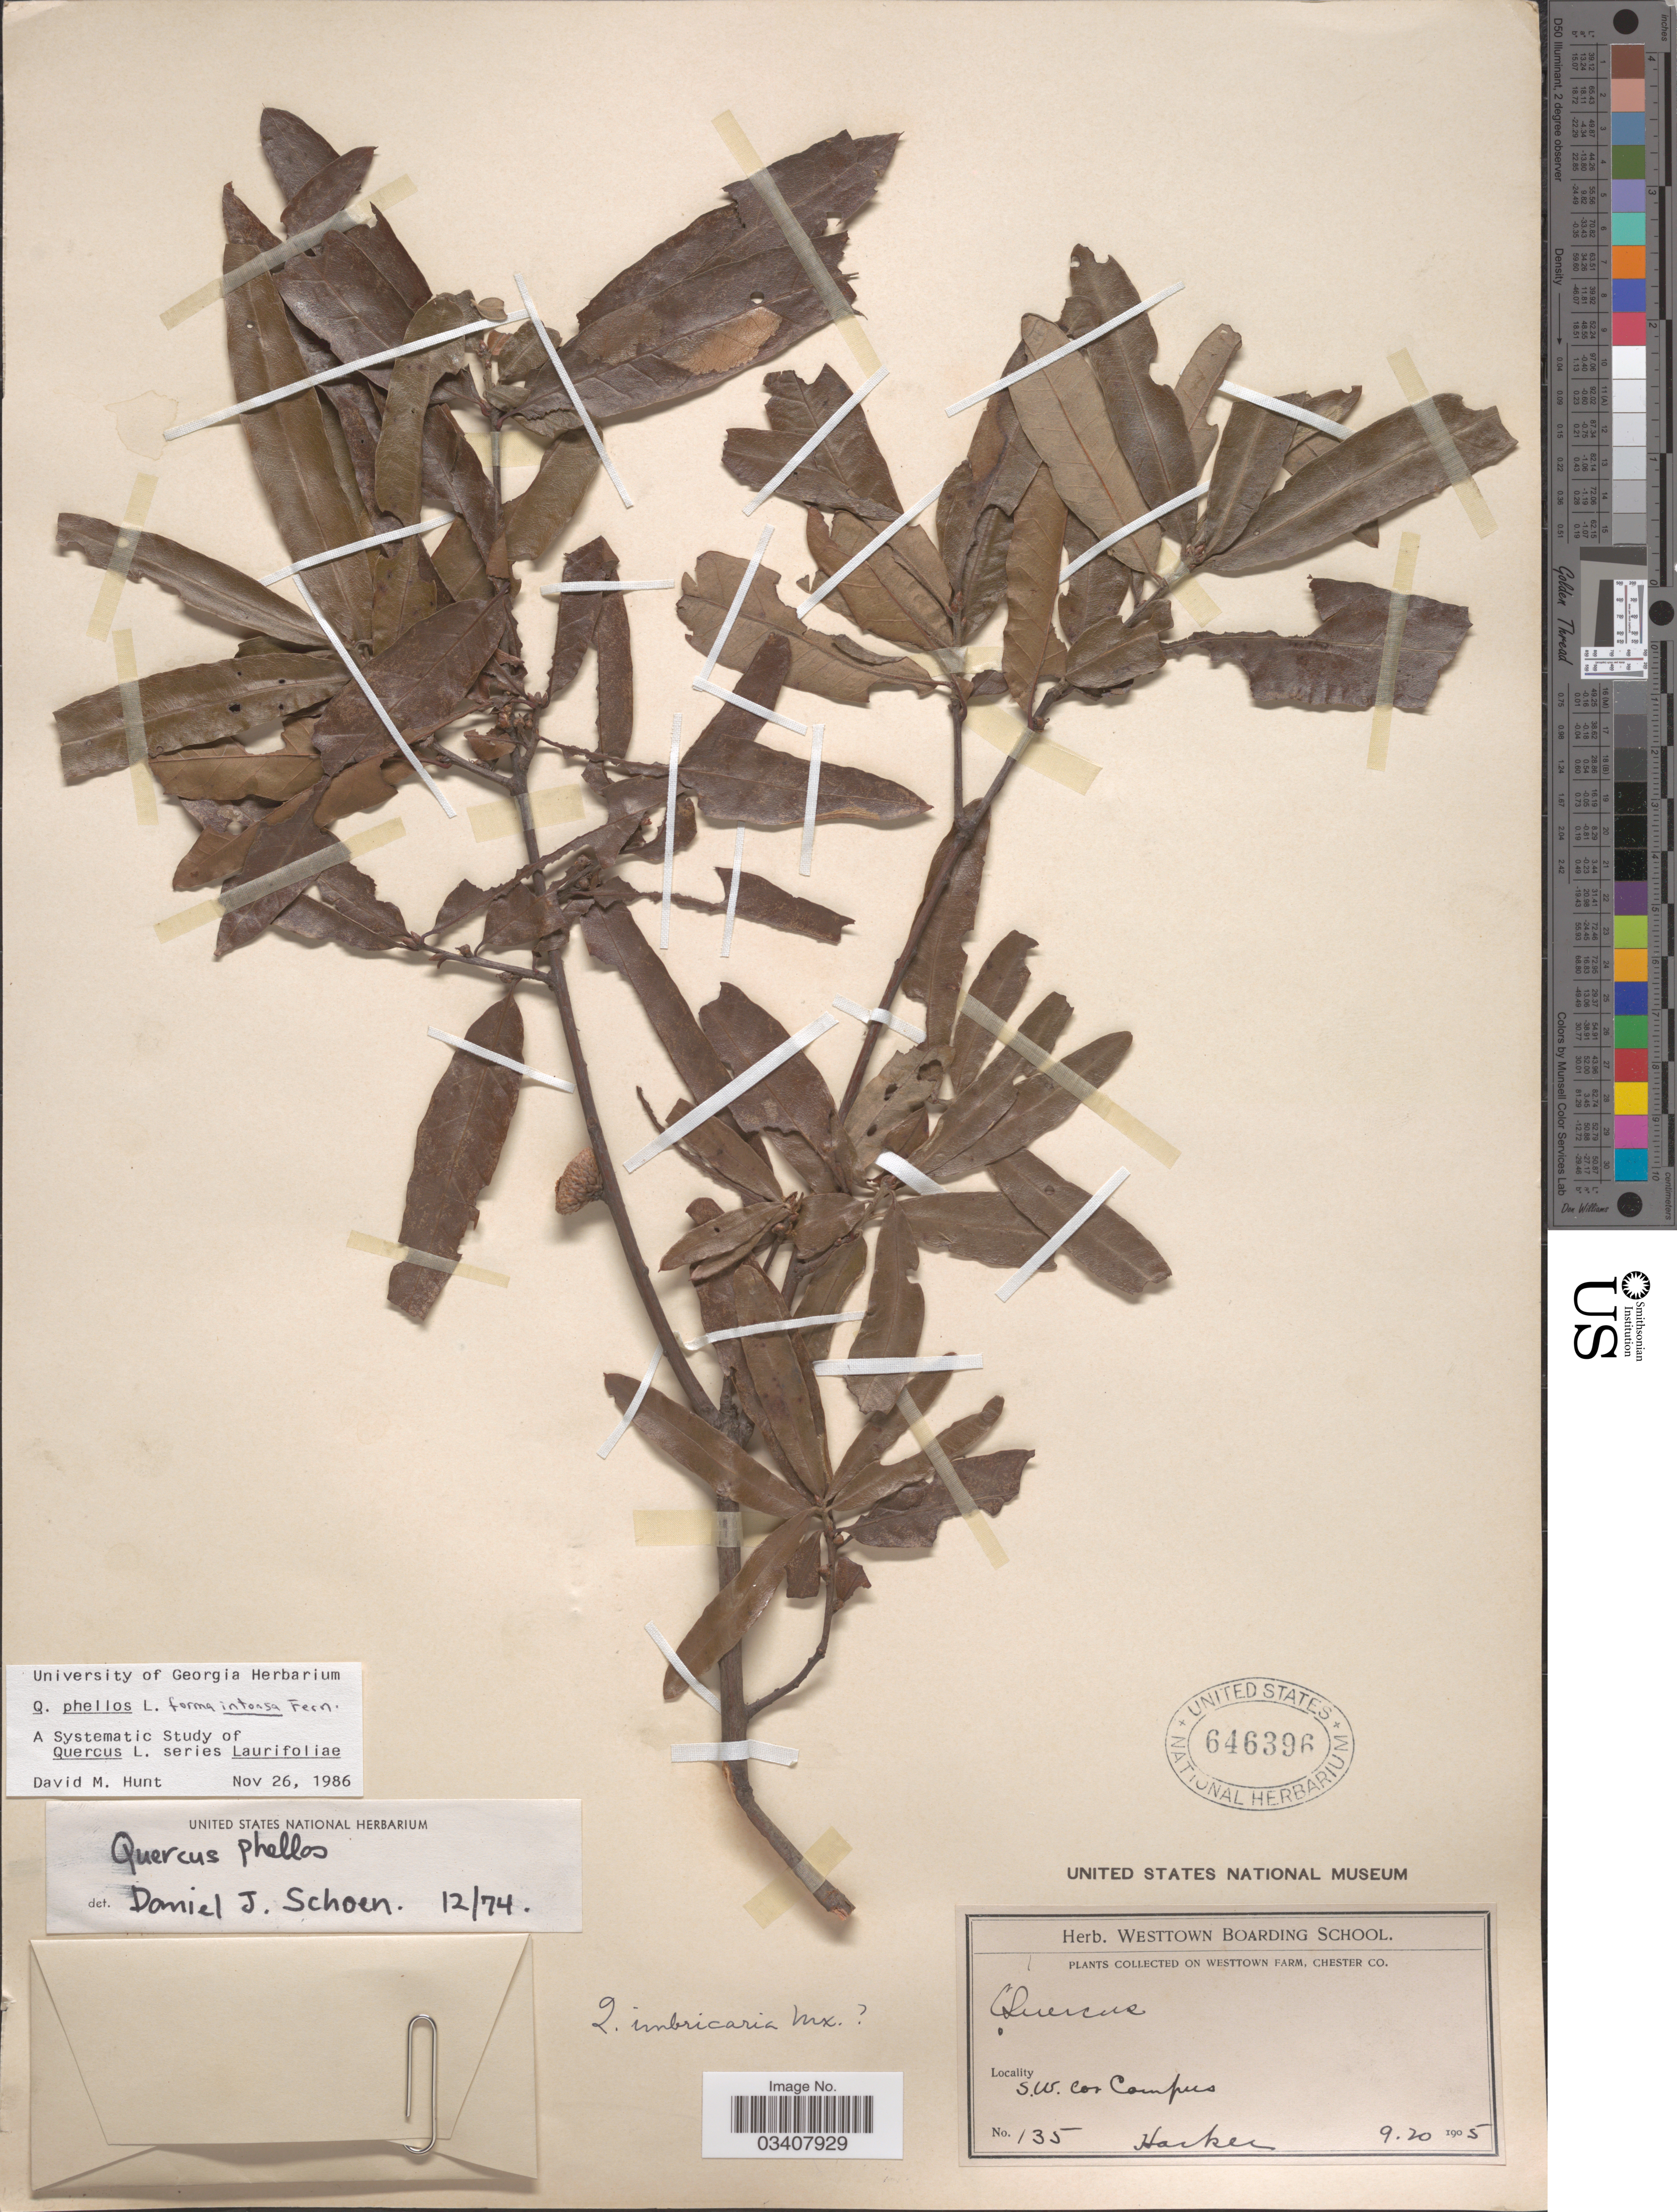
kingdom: Plantae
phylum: Tracheophyta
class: Magnoliopsida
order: Fagales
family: Fagaceae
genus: Quercus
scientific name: Quercus phellos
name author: L.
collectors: -. Harker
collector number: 135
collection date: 1905-09-20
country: United States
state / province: Pennsylvania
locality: Westtown Farm, Chester Co. S. W Cor. Campus.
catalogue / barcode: US 646396